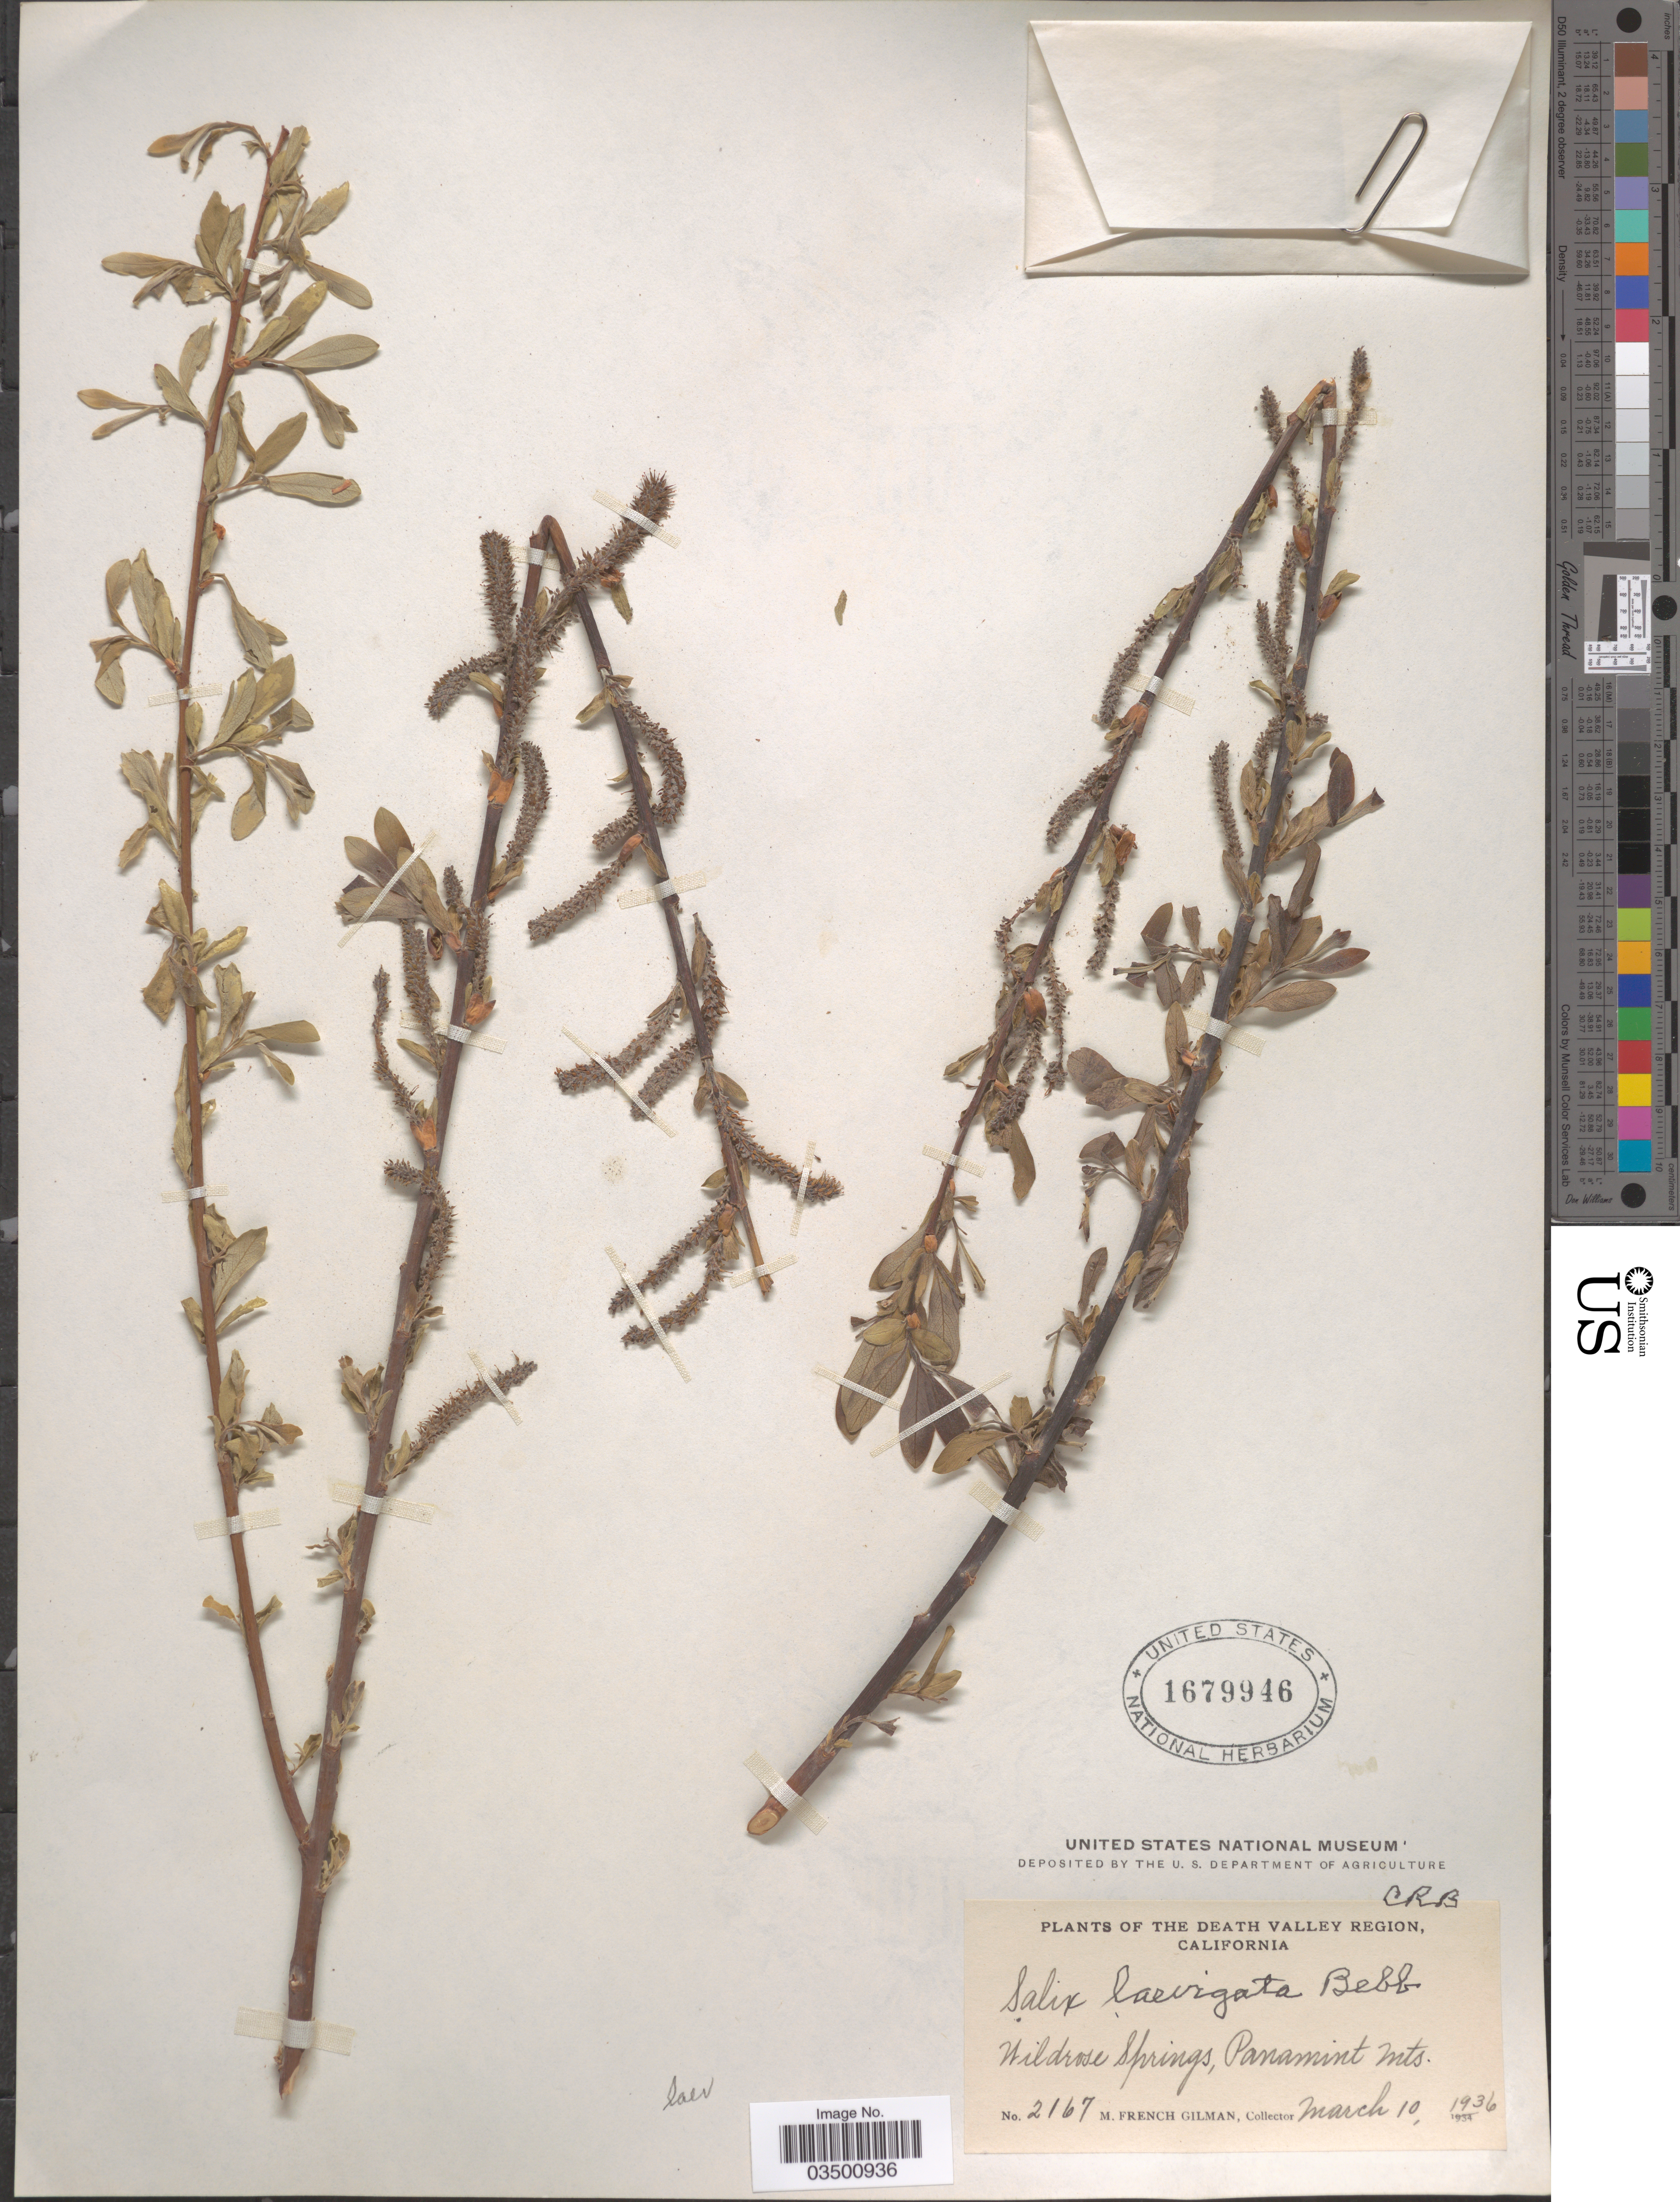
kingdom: Plantae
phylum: Tracheophyta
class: Magnoliopsida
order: Malpighiales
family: Salicaceae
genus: Salix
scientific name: Salix laevigata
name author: Bebb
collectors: M. F. Gilman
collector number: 2167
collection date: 1936-03-10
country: United States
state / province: California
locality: The Death Valley Region. Wildrose Springs, Panamint Mts.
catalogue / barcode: US 1679946